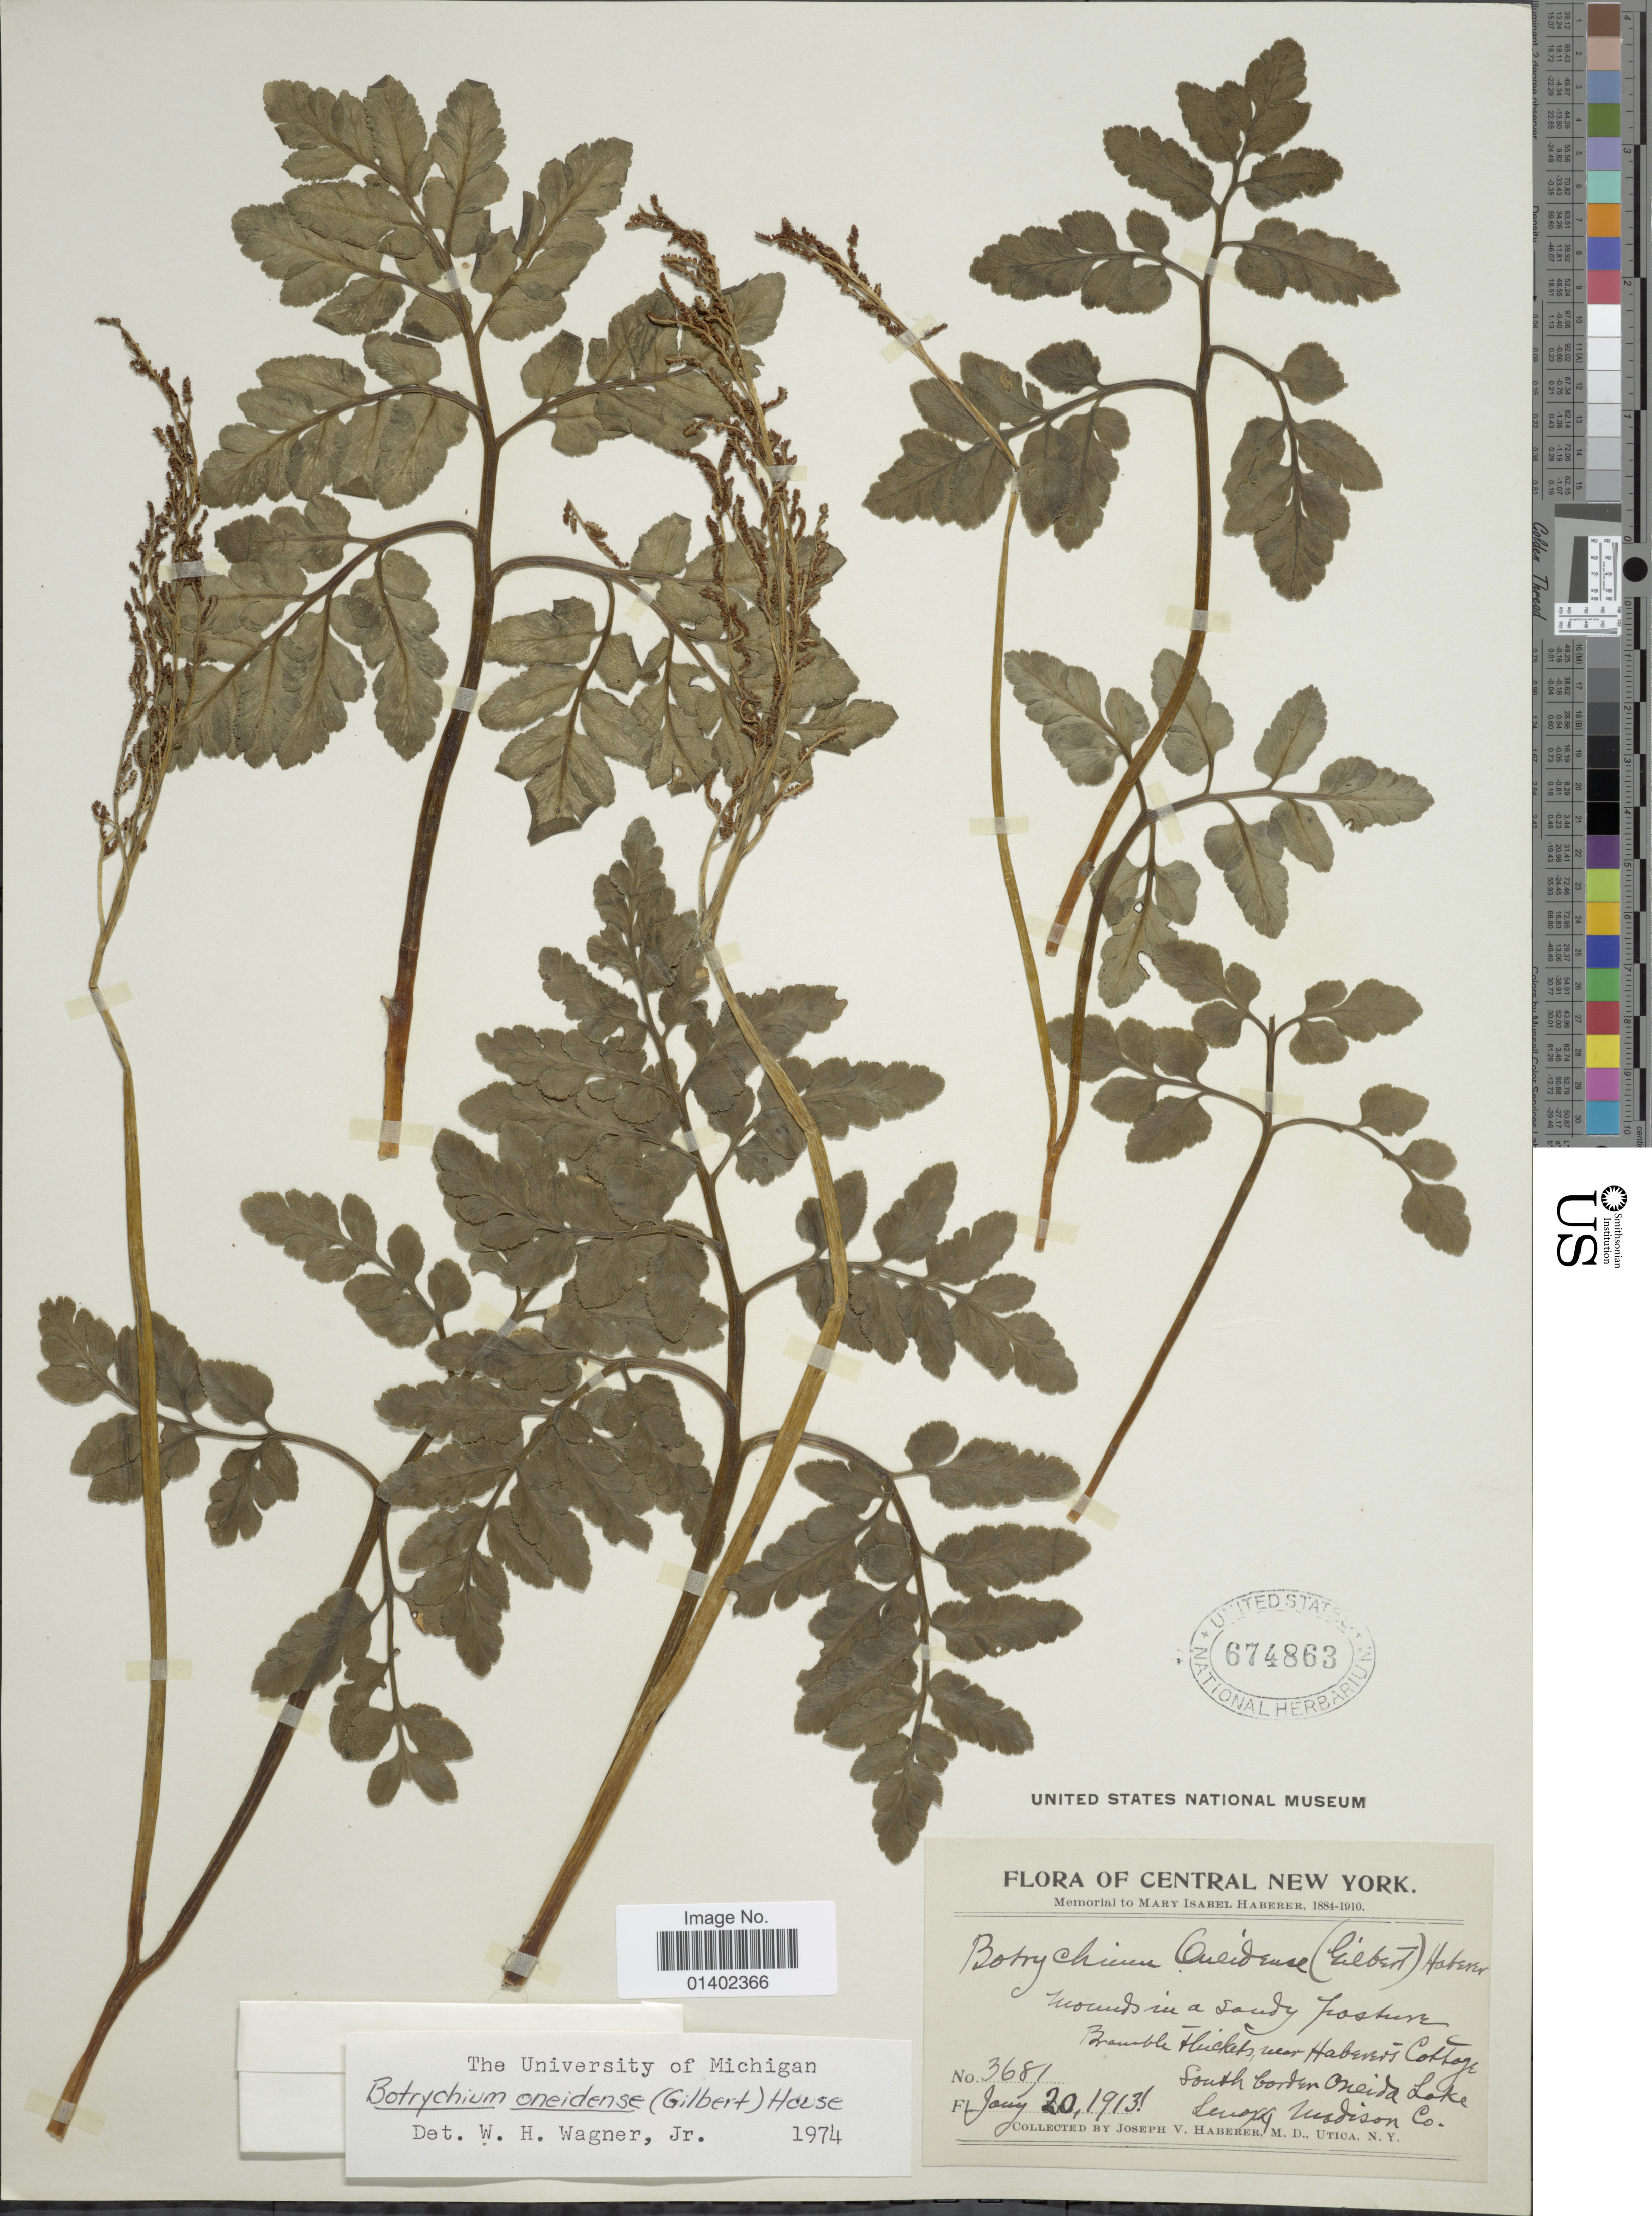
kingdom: Plantae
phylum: Tracheophyta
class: Polypodiopsida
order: Ophioglossales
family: Ophioglossaceae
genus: Botrychium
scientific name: Botrychium oneidense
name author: (Gilbert) House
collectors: J. V. Haberer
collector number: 3681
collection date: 1913-06-20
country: United States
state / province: New York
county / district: Oneida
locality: Central New York, Bramble thickets, near Haberers Cottage, South border Oneida Lake Lenox Madison Co.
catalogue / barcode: US 674863